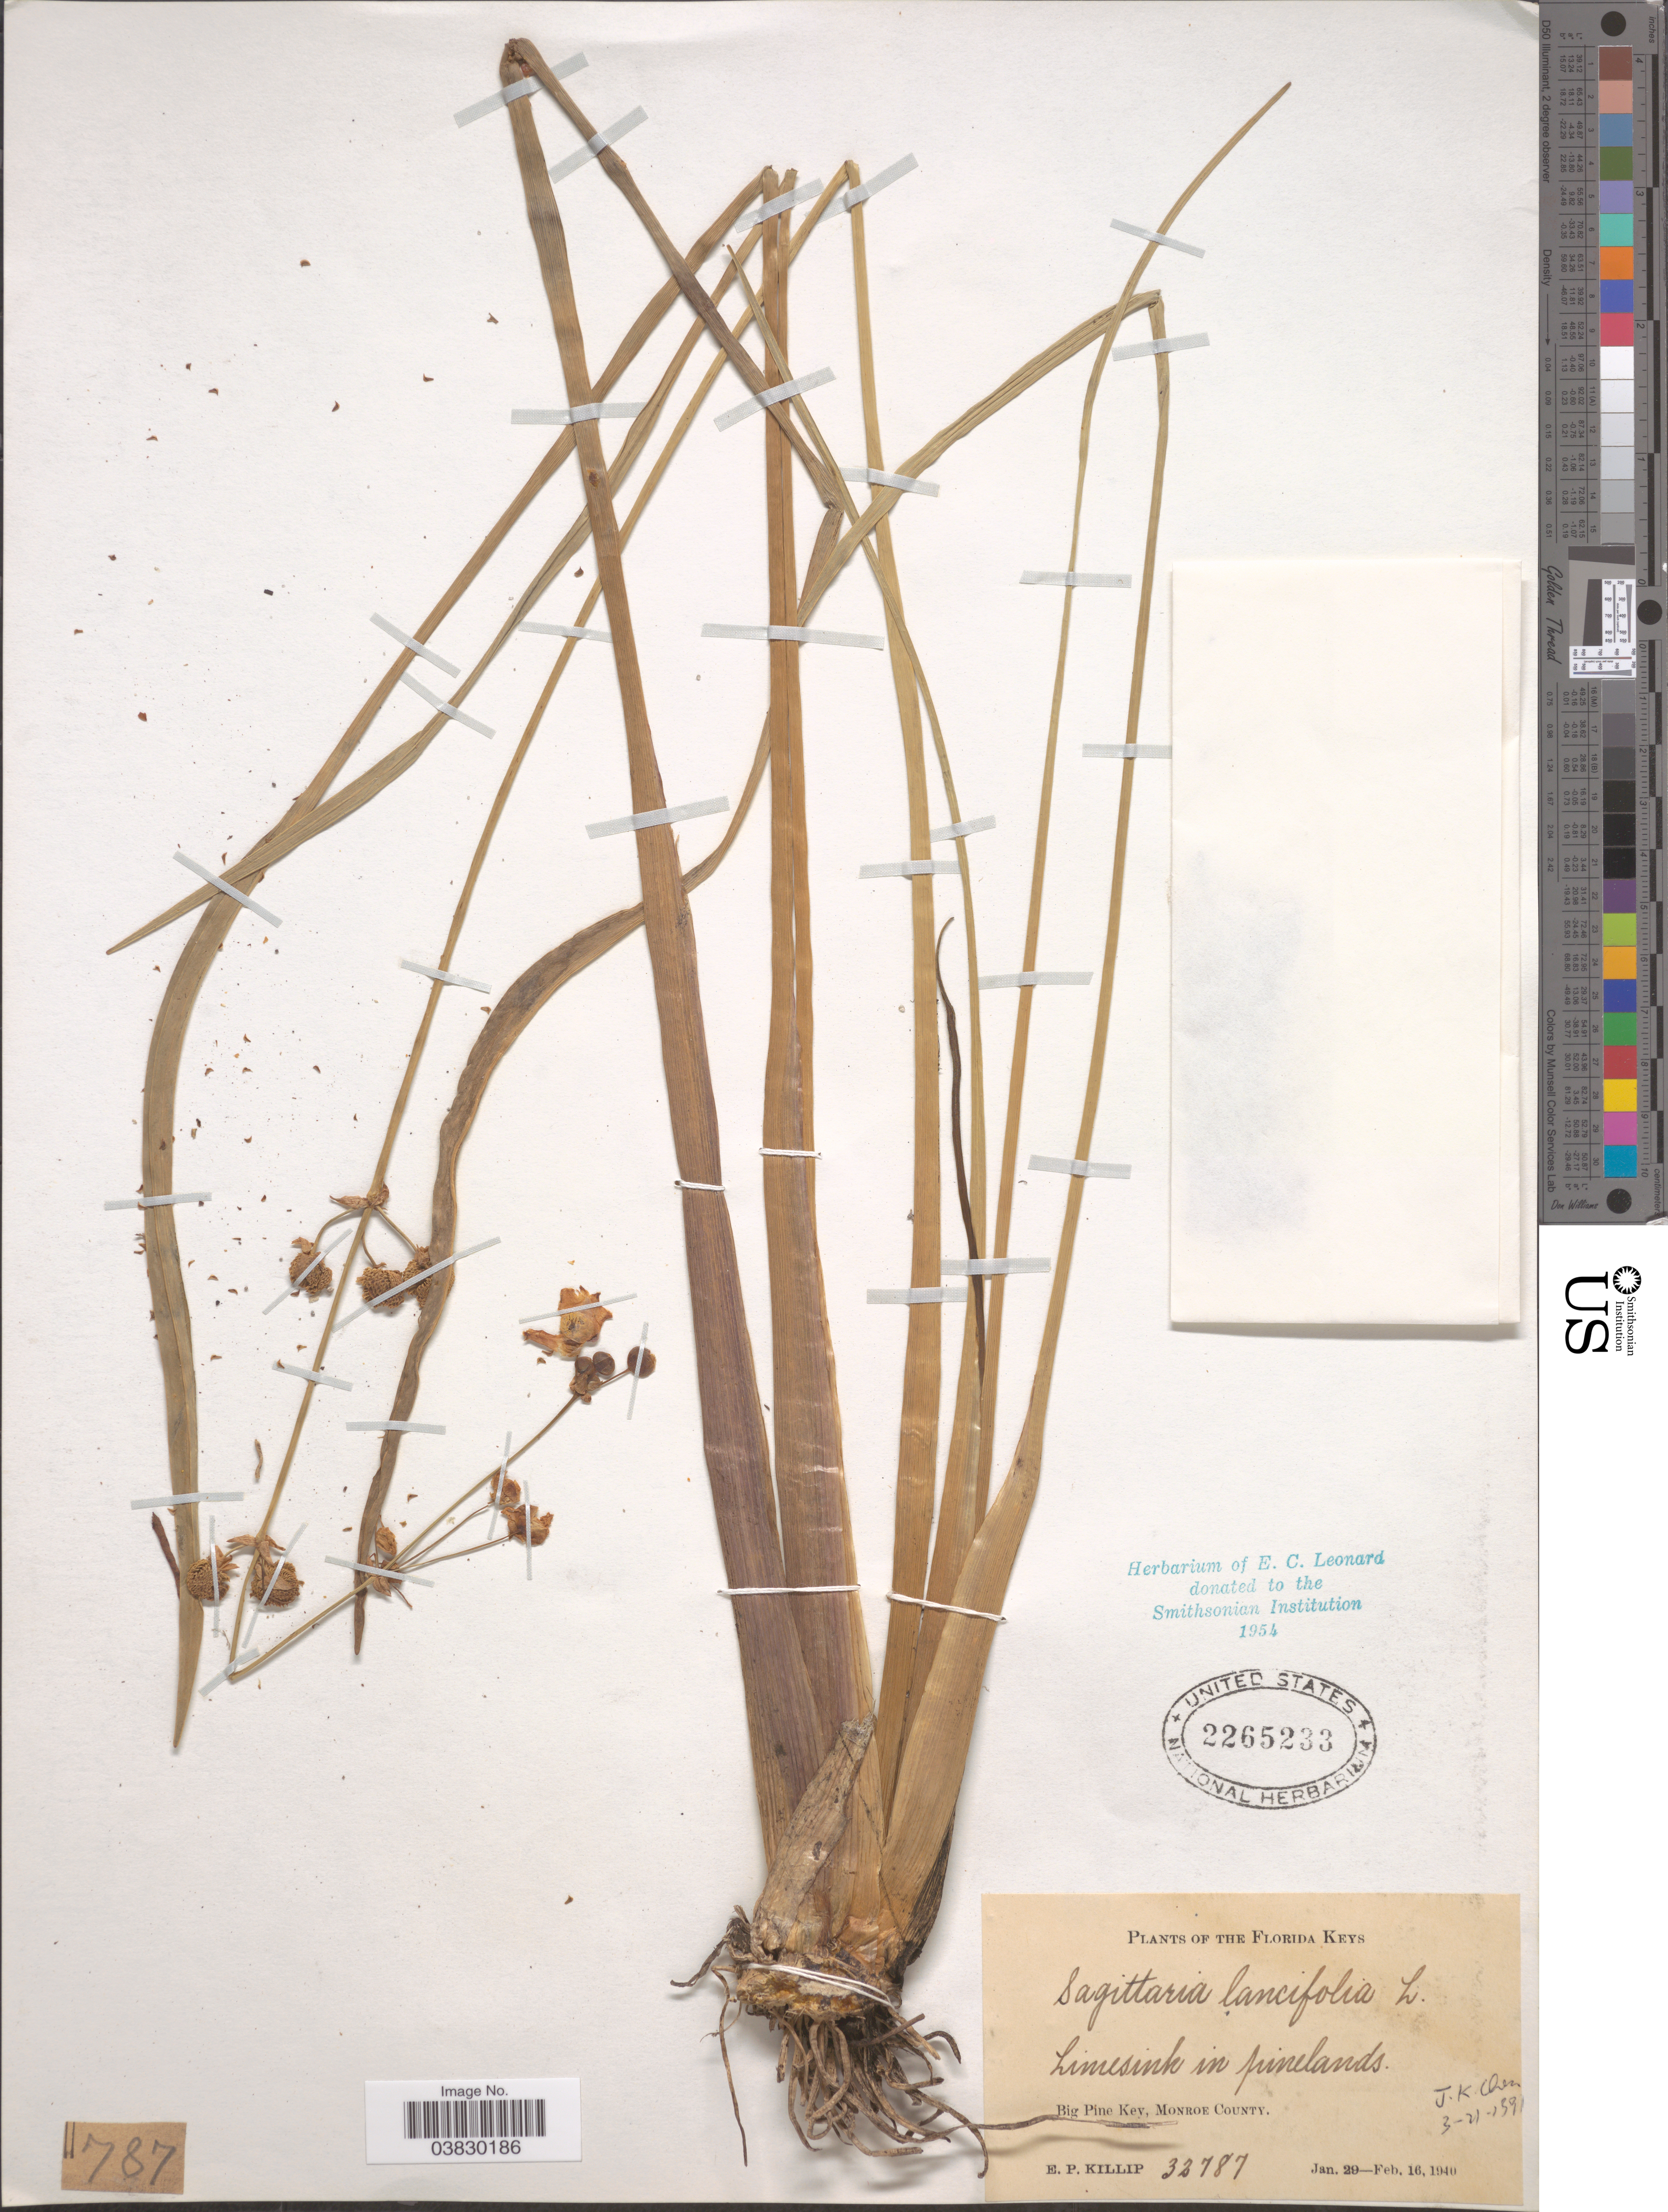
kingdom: Plantae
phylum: Tracheophyta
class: Liliopsida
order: Alismatales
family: Alismataceae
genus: Sagittaria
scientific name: Sagittaria lancifolia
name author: L.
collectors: E. P. Killip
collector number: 32787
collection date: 1940-01-29/1940-02-16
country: United States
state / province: Florida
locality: The Florida Keys. Big Pine Key, Monroe County.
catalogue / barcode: US 2265233